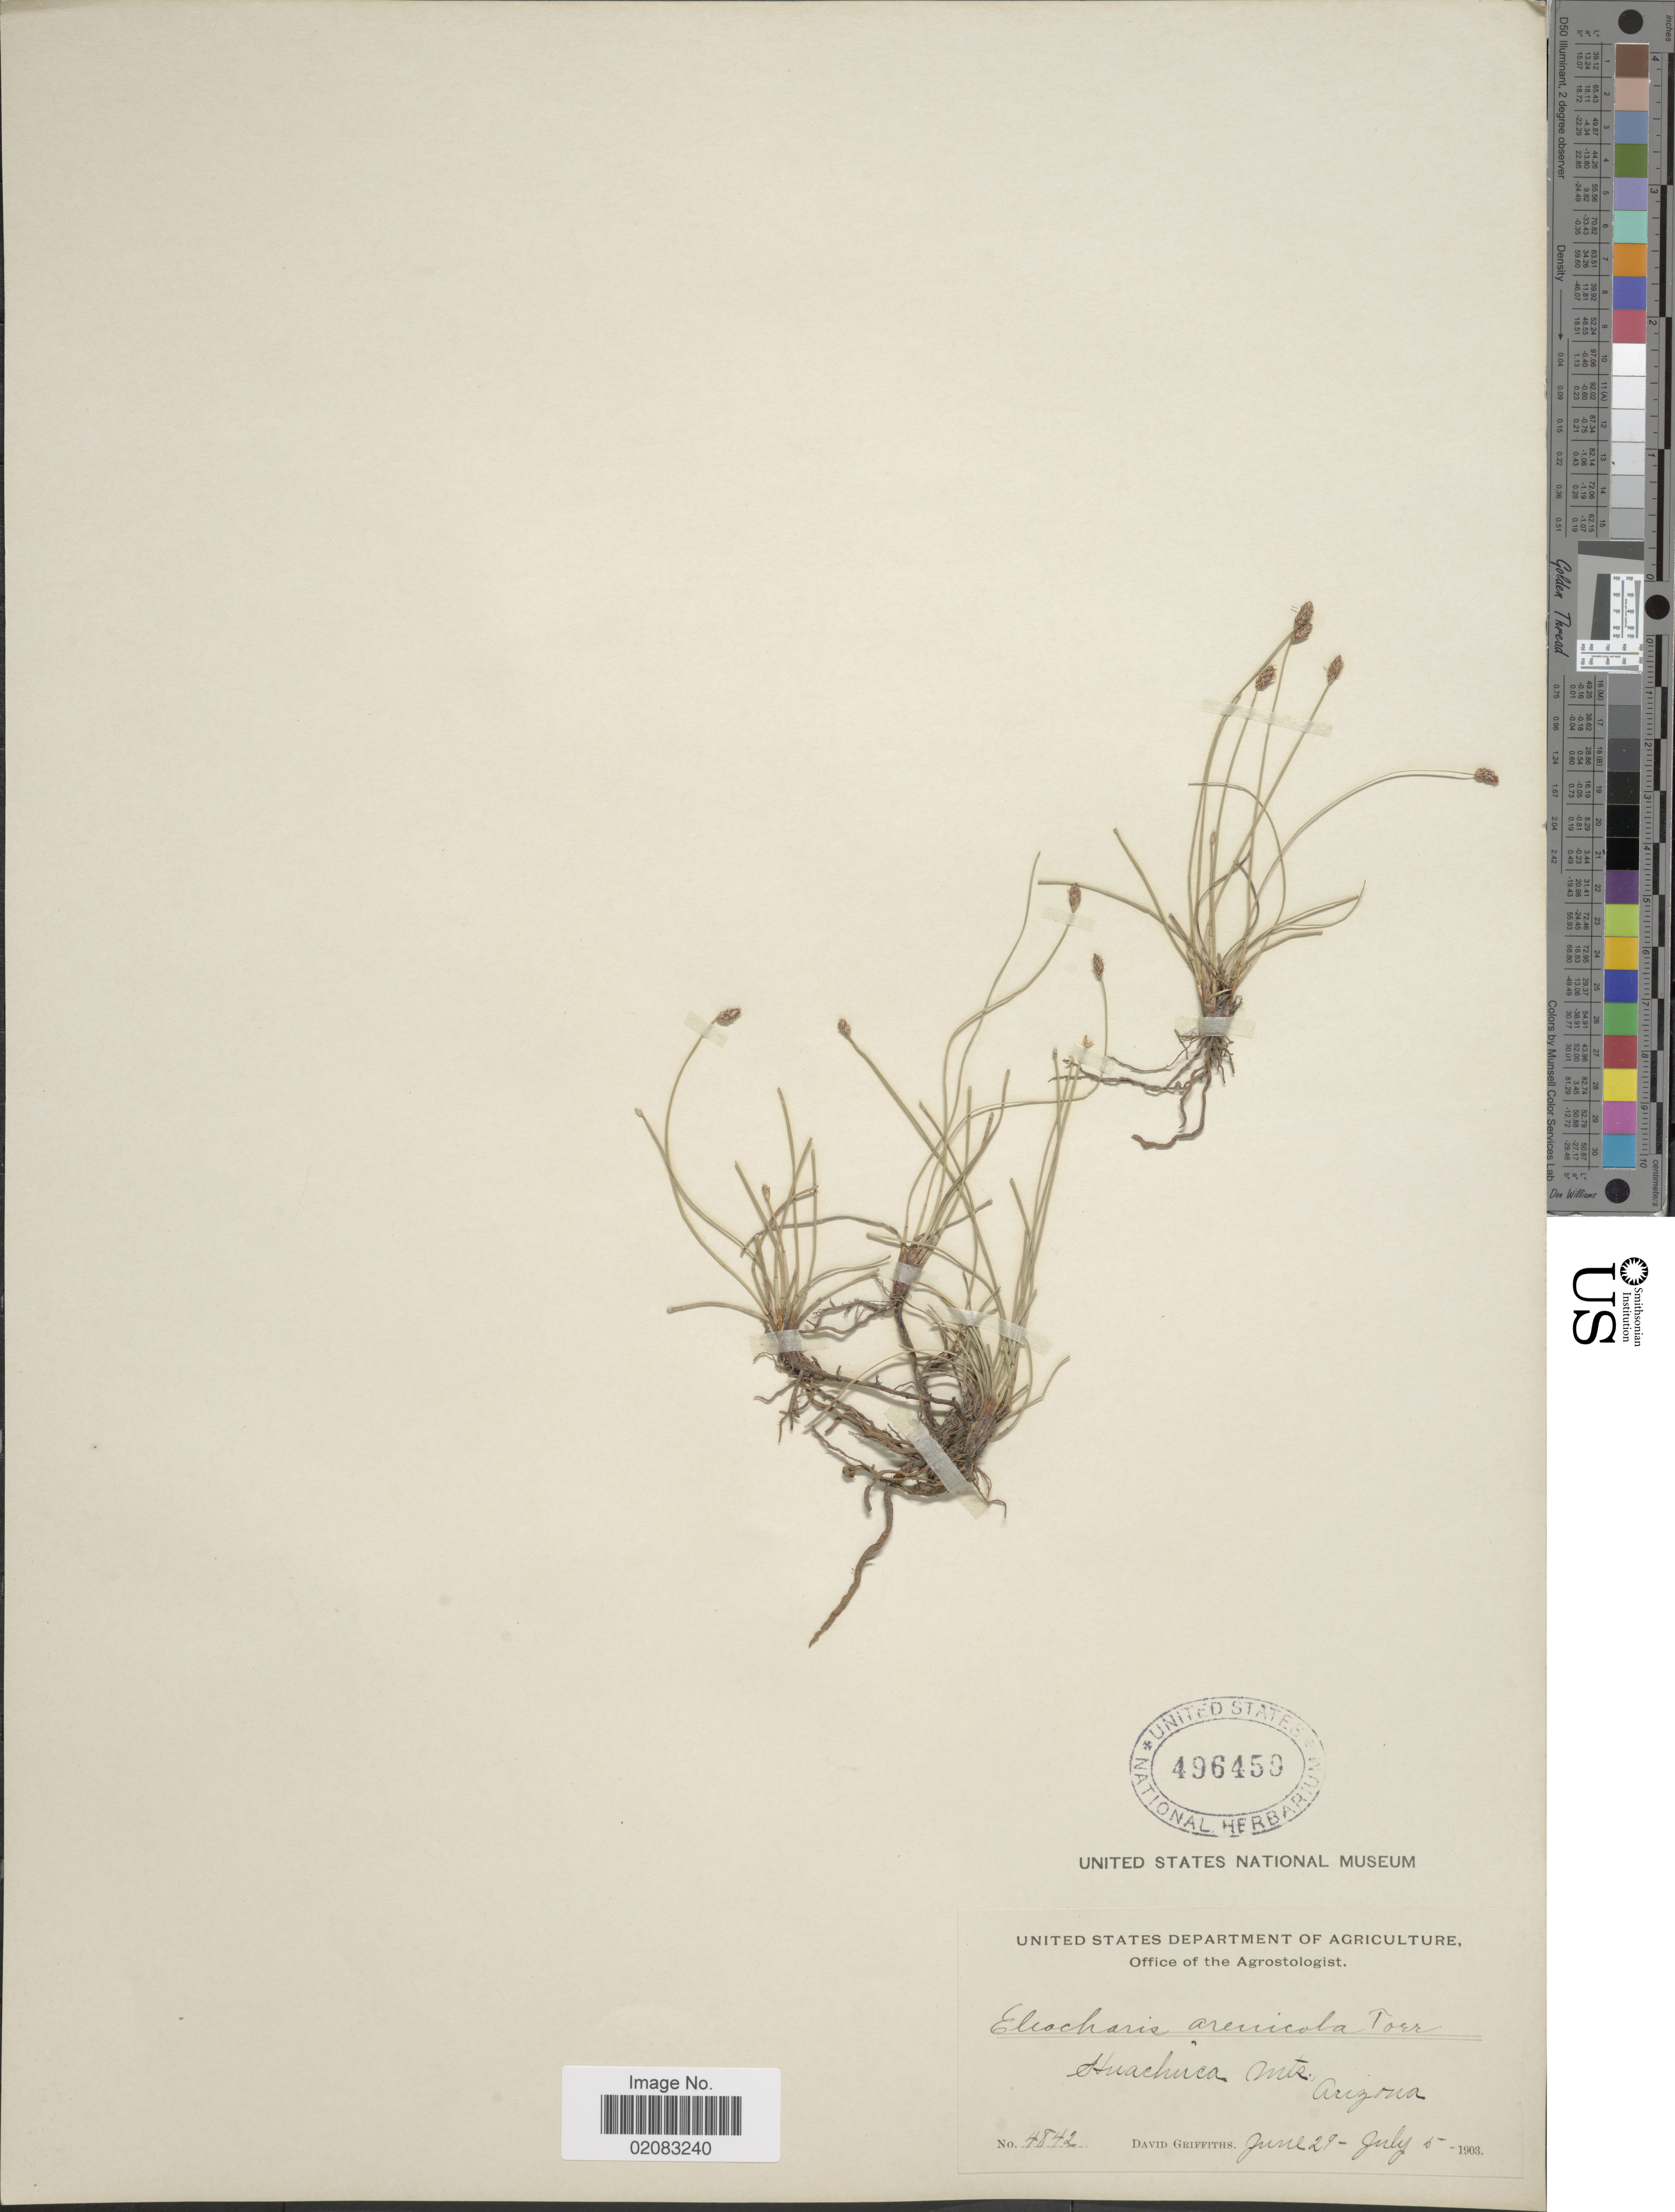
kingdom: Plantae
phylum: Tracheophyta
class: Liliopsida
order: Poales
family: Cyperaceae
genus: Eleocharis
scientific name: Eleocharis montevidensis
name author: Kunth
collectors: D. Griffiths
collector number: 4842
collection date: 1903-06-29/1903-07-05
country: United States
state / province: Arizona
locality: Huachuca Mts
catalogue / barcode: US 496459